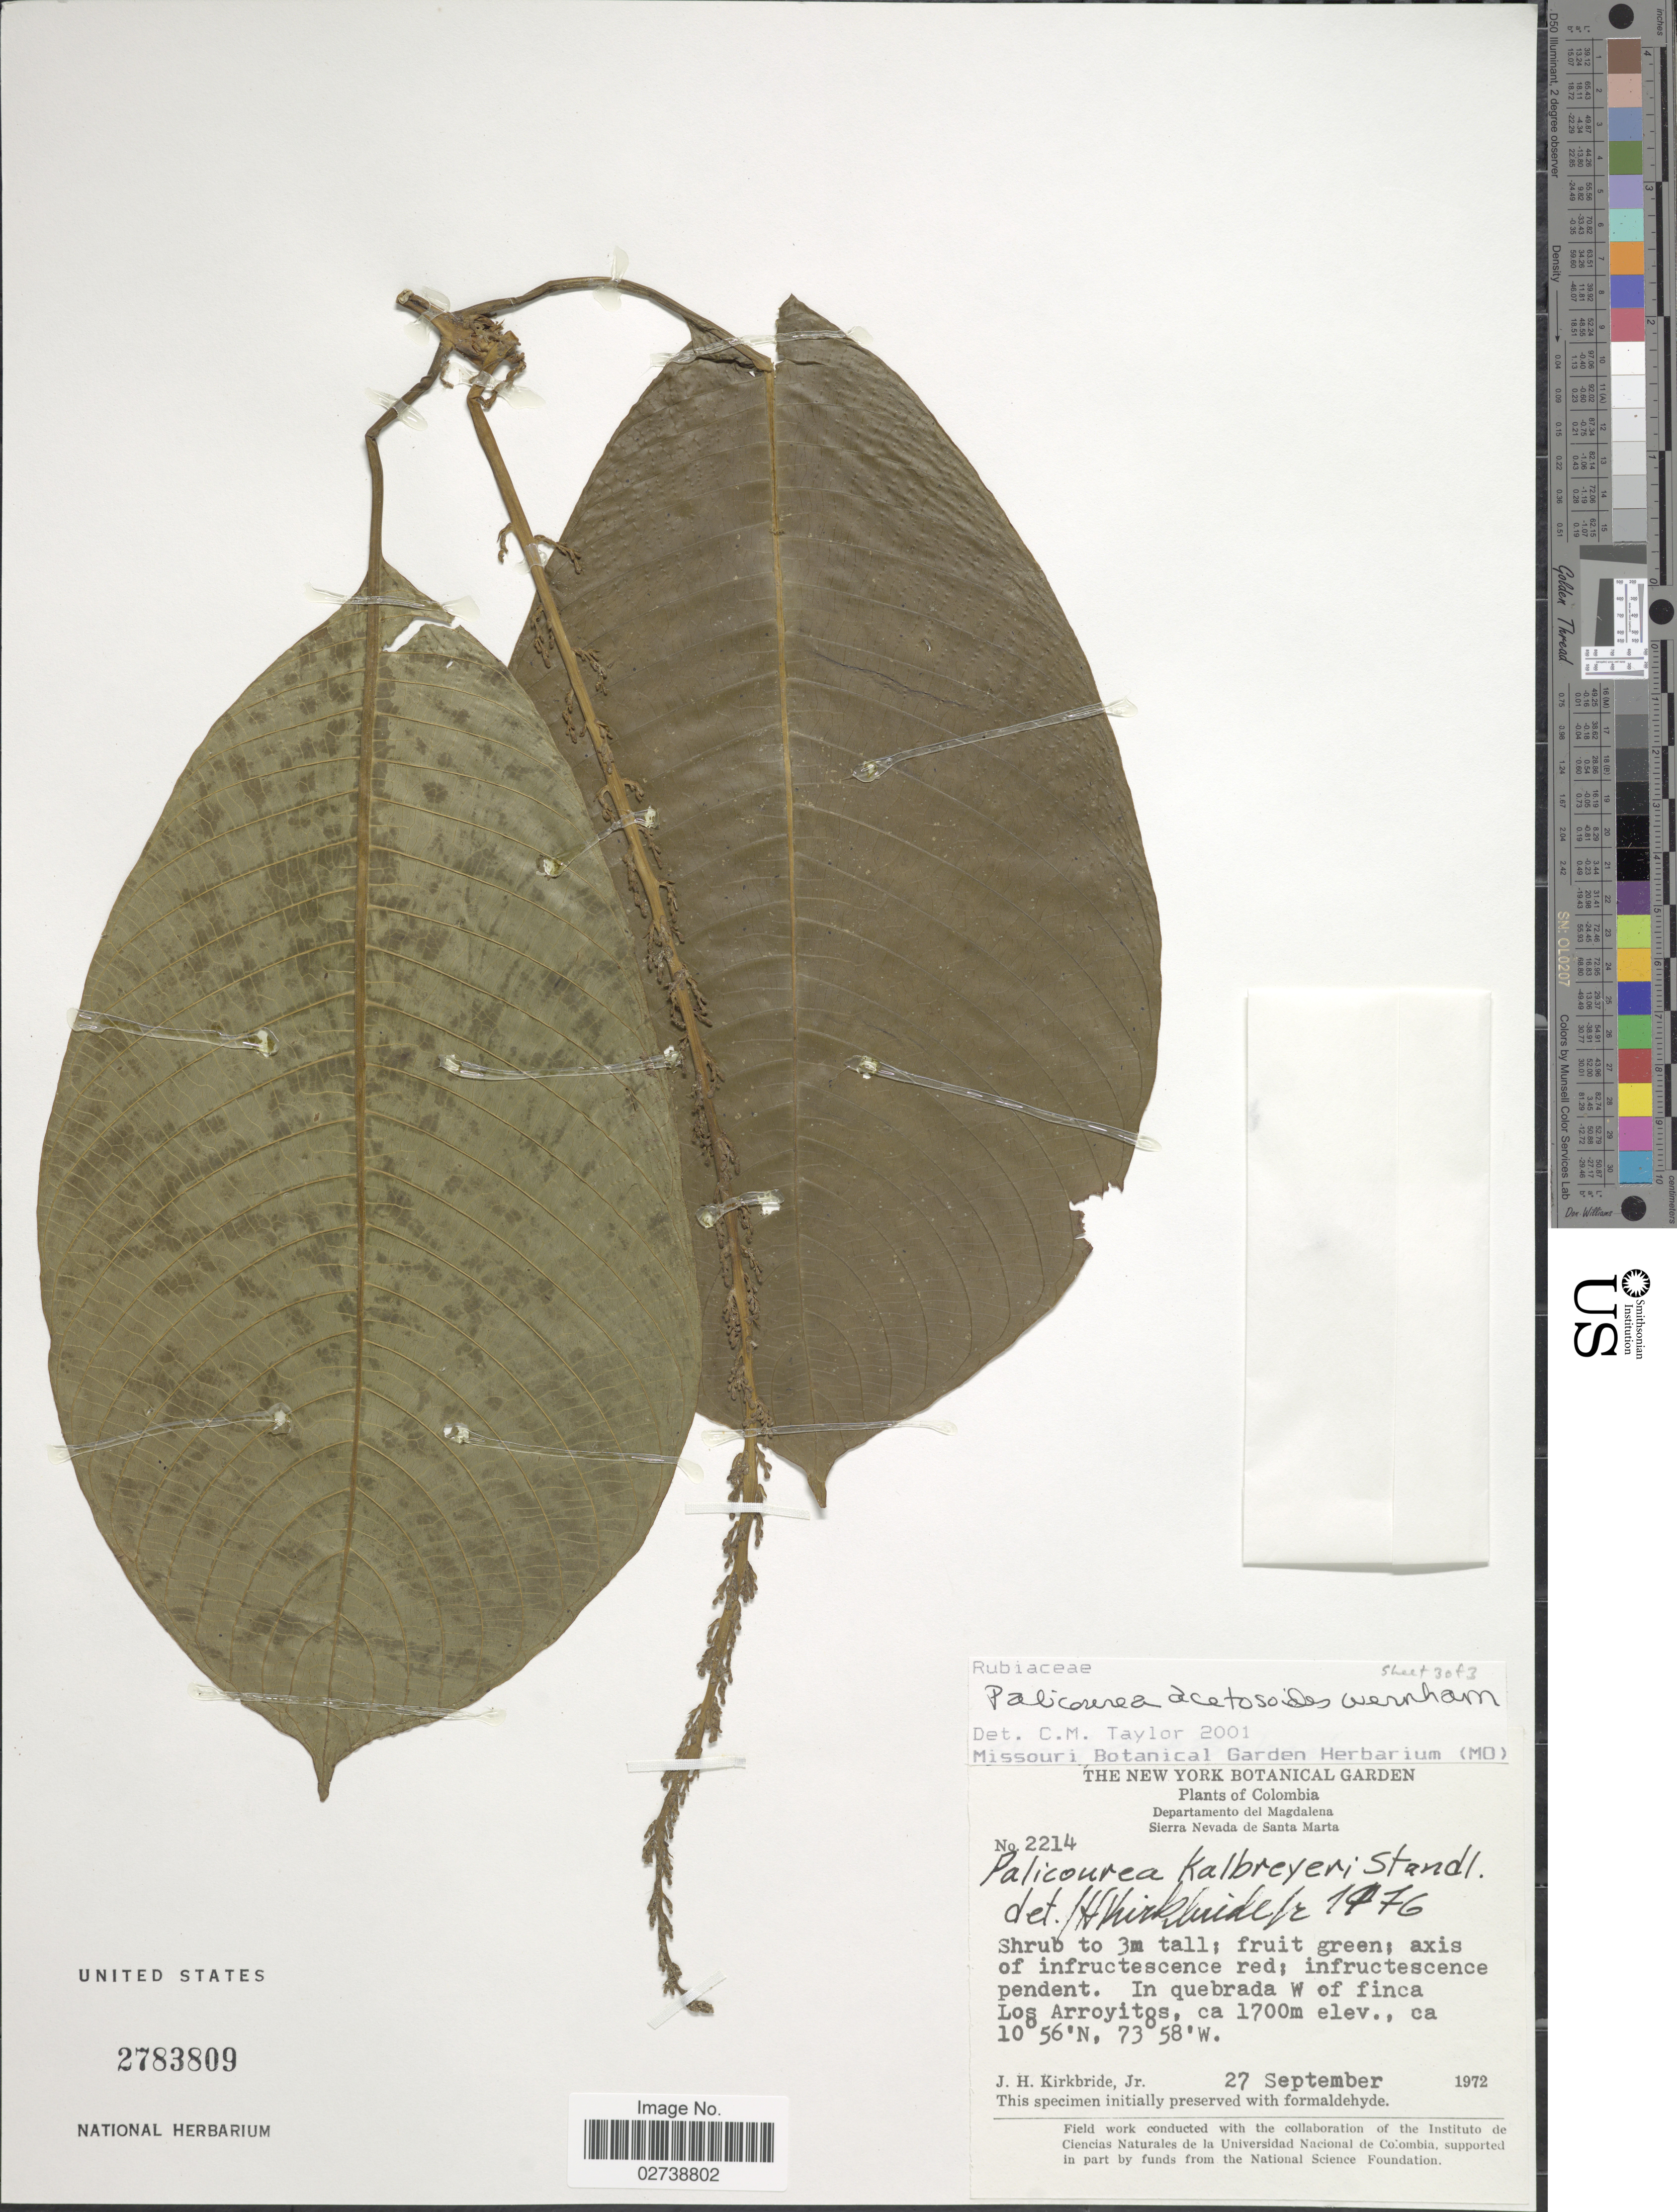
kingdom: Plantae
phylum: Tracheophyta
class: Magnoliopsida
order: Gentianales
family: Rubiaceae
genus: Palicourea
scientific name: Palicourea acetosoides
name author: Wernham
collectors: J. H. Kirkbride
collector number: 2214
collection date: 1972-09-27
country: Colombia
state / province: Magdalena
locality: Departamento del Magdalena, Sierra Nevada de Santa Marta. In quebrada W of finca Los Arroyitos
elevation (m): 1700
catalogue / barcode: US 2783809